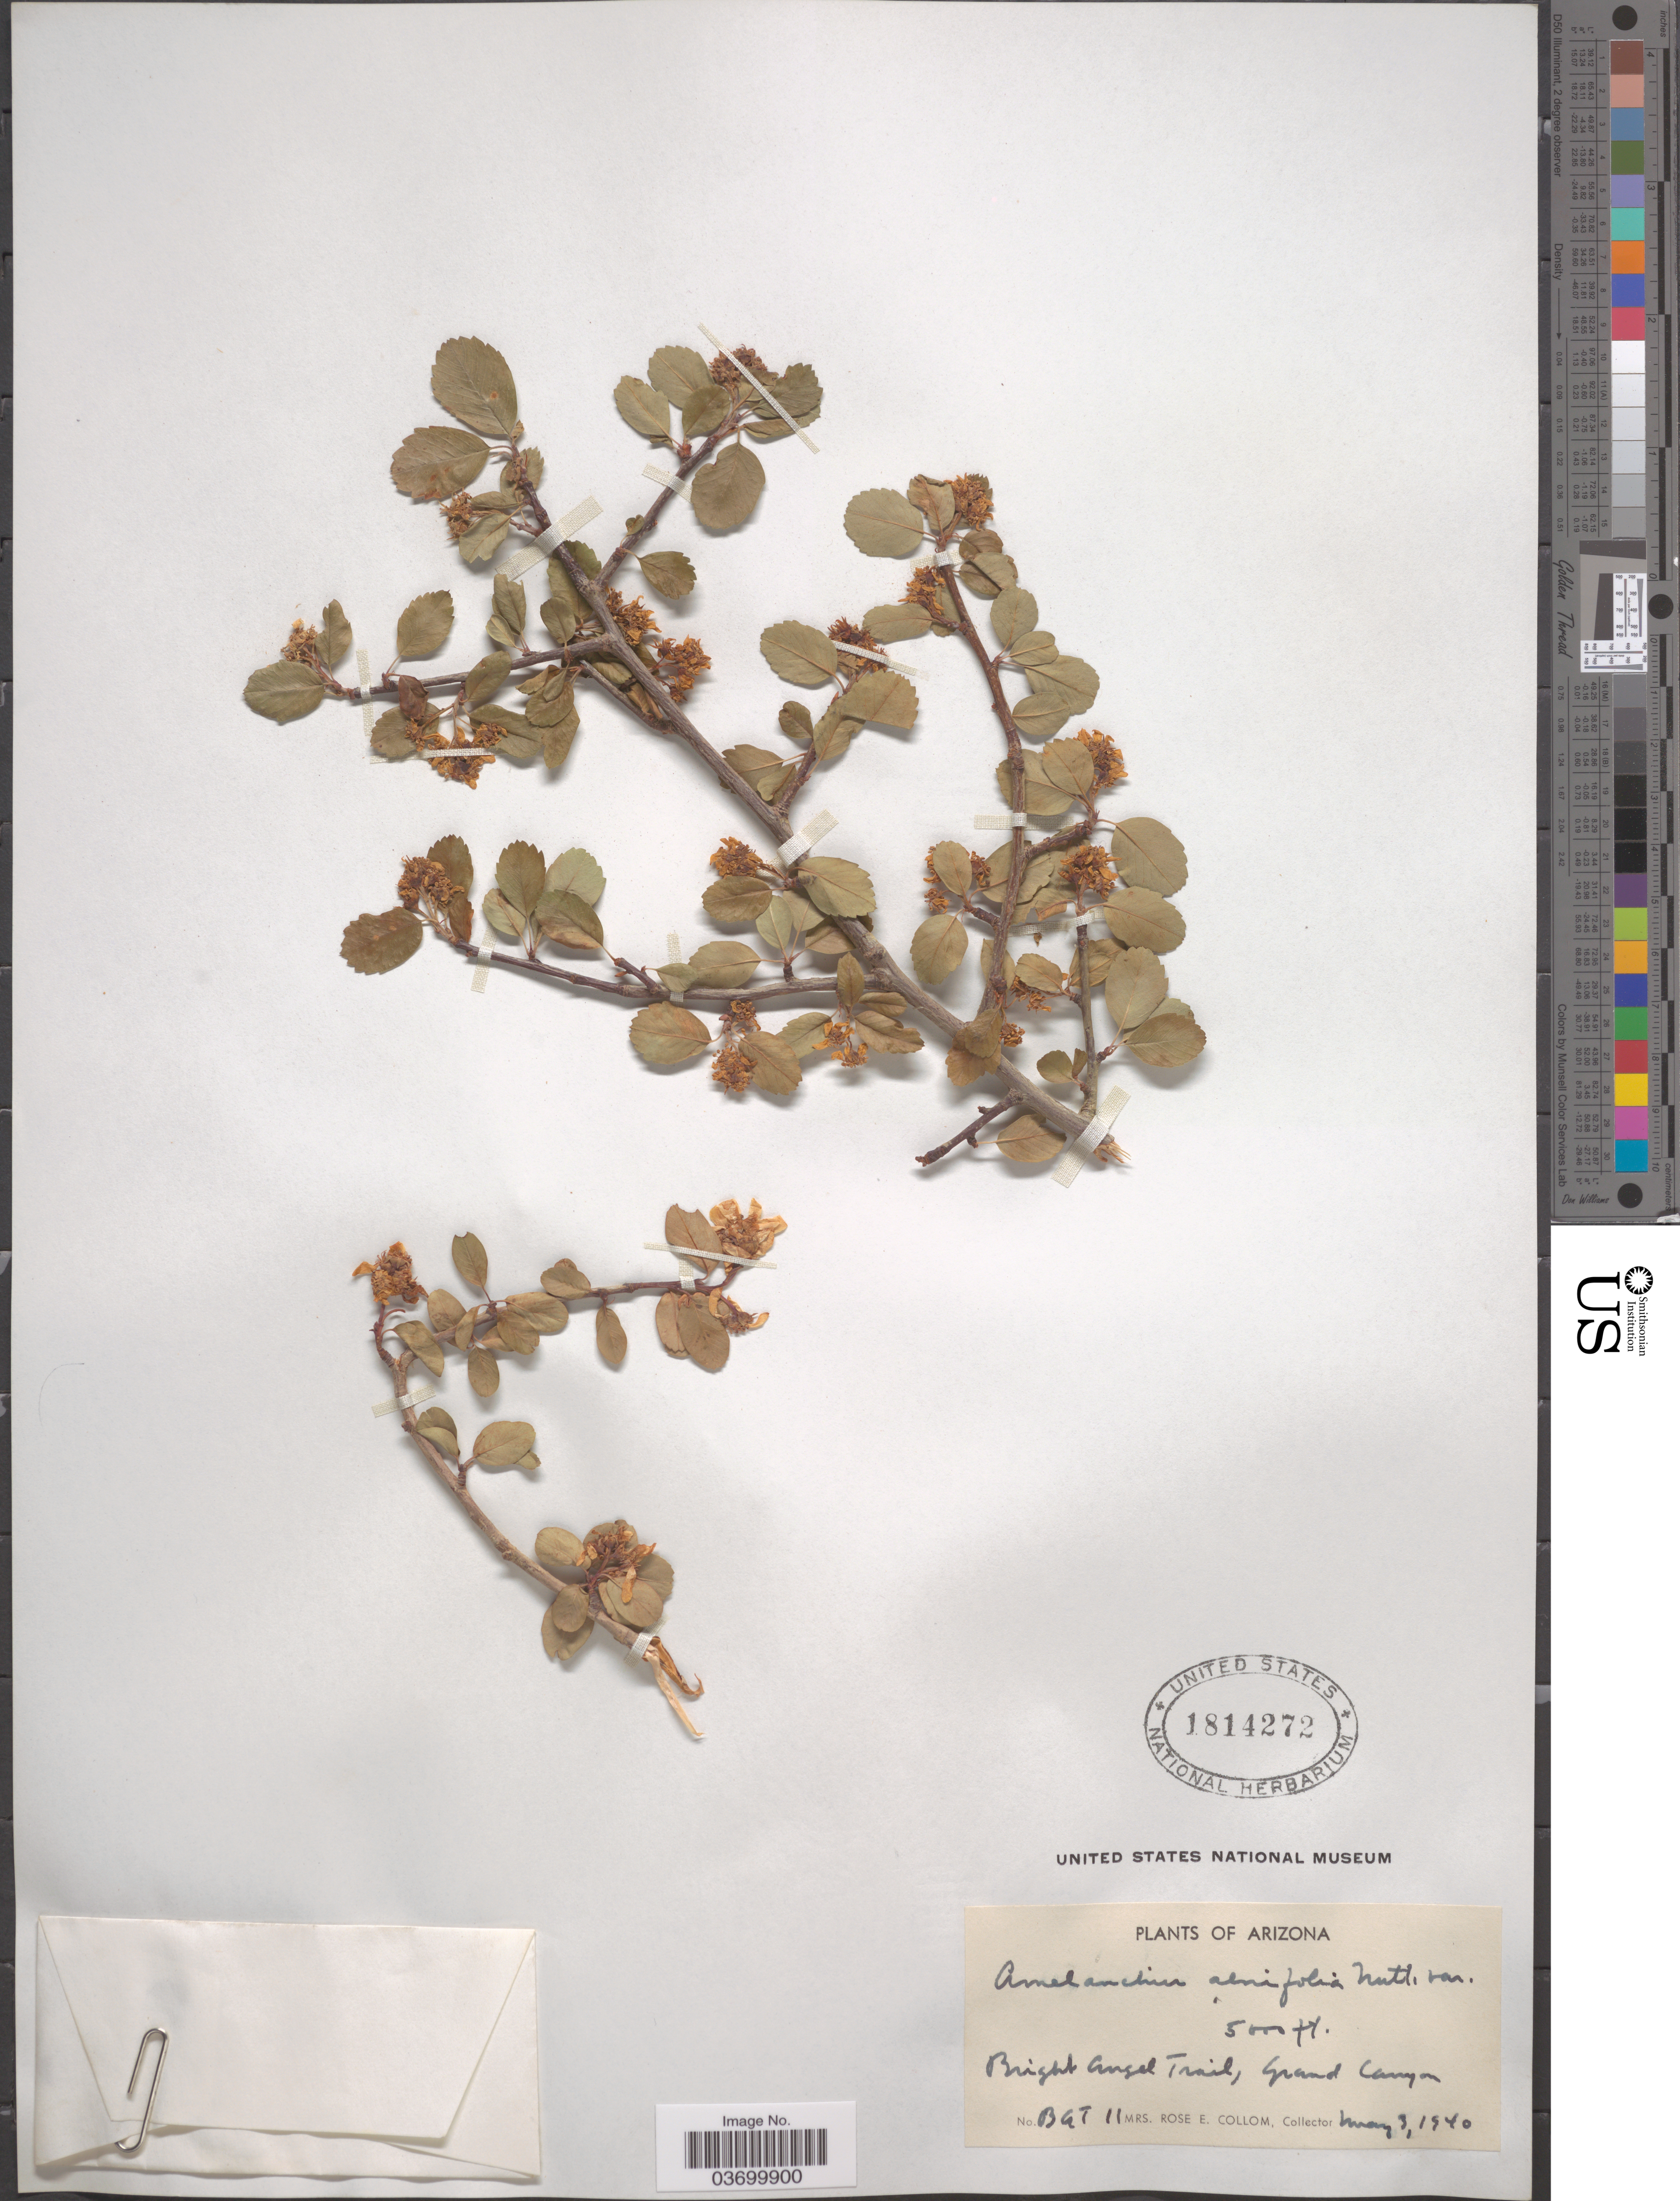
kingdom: Plantae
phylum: Tracheophyta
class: Magnoliopsida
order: Rosales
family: Rosaceae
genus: Amelanchier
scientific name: Amelanchier alnifolia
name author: (Nutt.) Nutt. ex M. Roem.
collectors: R. E. Collom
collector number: Bat11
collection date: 1940-05-03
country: United States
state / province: Arizona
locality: Bright Angel Trail, Grand Canyon.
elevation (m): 1524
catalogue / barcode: US 1814272